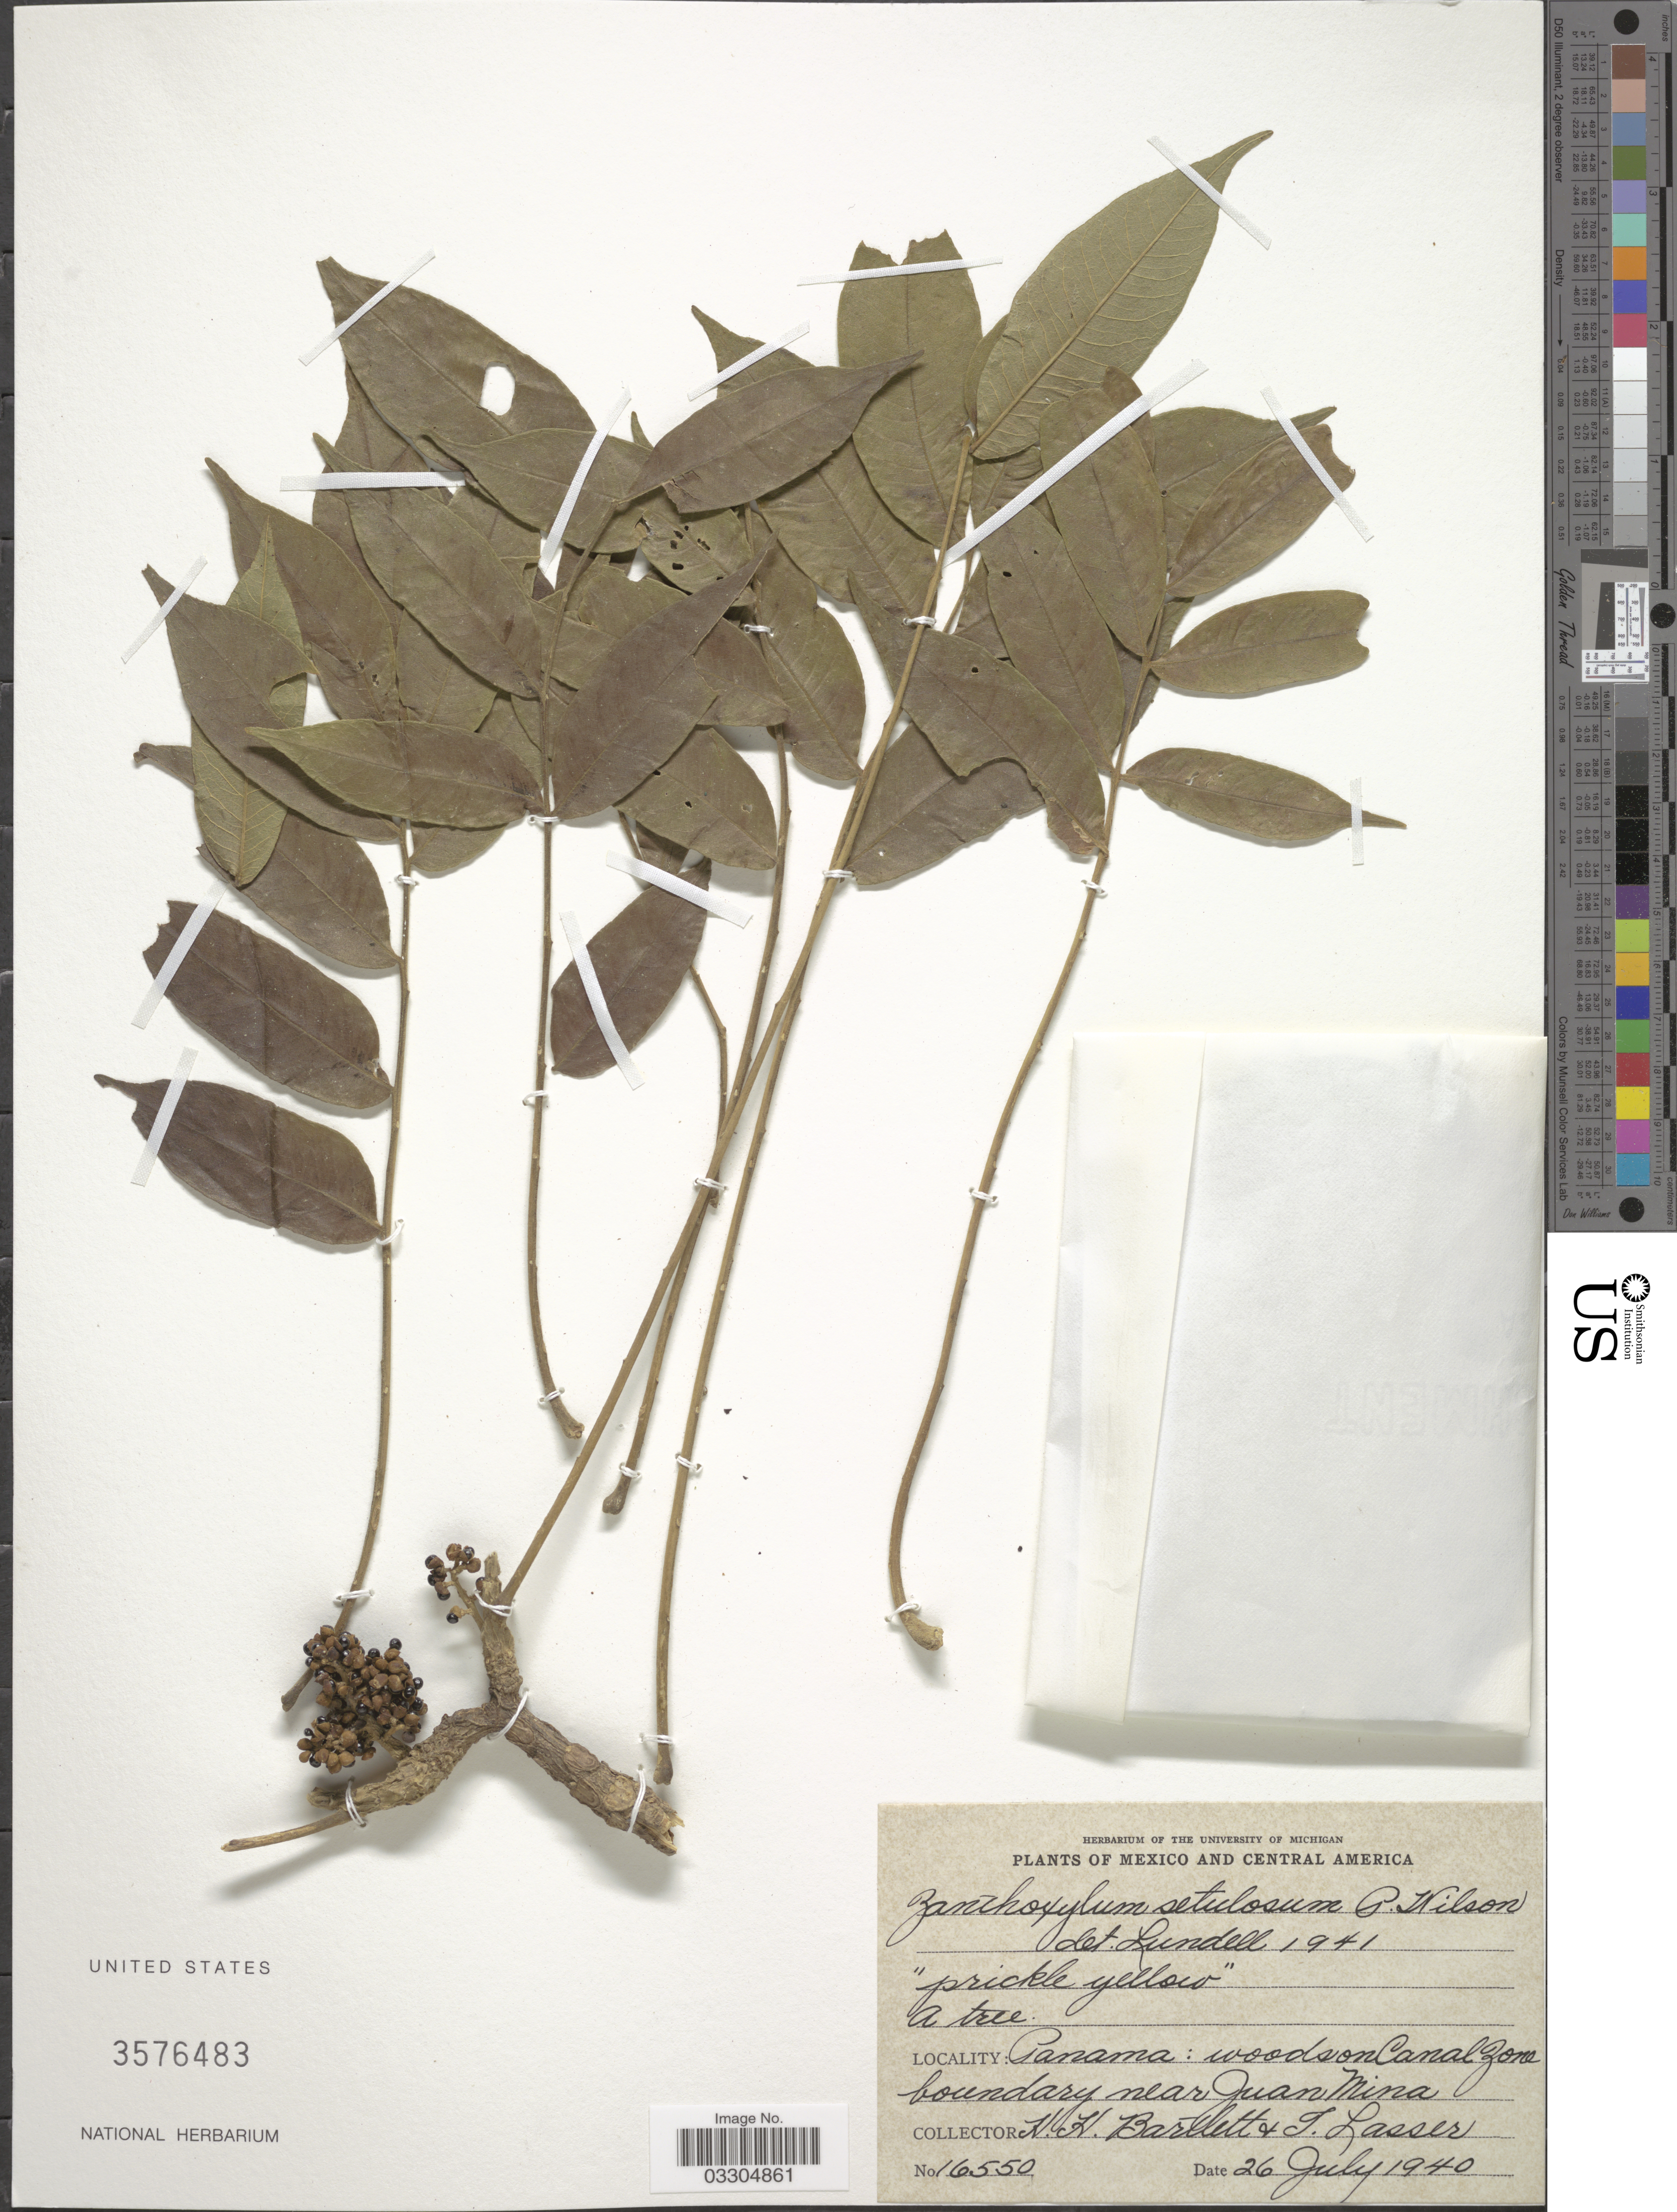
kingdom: Plantae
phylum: Tracheophyta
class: Magnoliopsida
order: Sapindales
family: Rutaceae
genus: Zanthoxylum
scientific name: Zanthoxylum setulosum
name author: P. Wilson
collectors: H. H. Bartlett & T. Lasser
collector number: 16550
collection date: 1940-07-26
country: Panama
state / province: Colón / Panamá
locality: Woods on Canal Zone boundary near Juan Mina.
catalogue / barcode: US 3576483